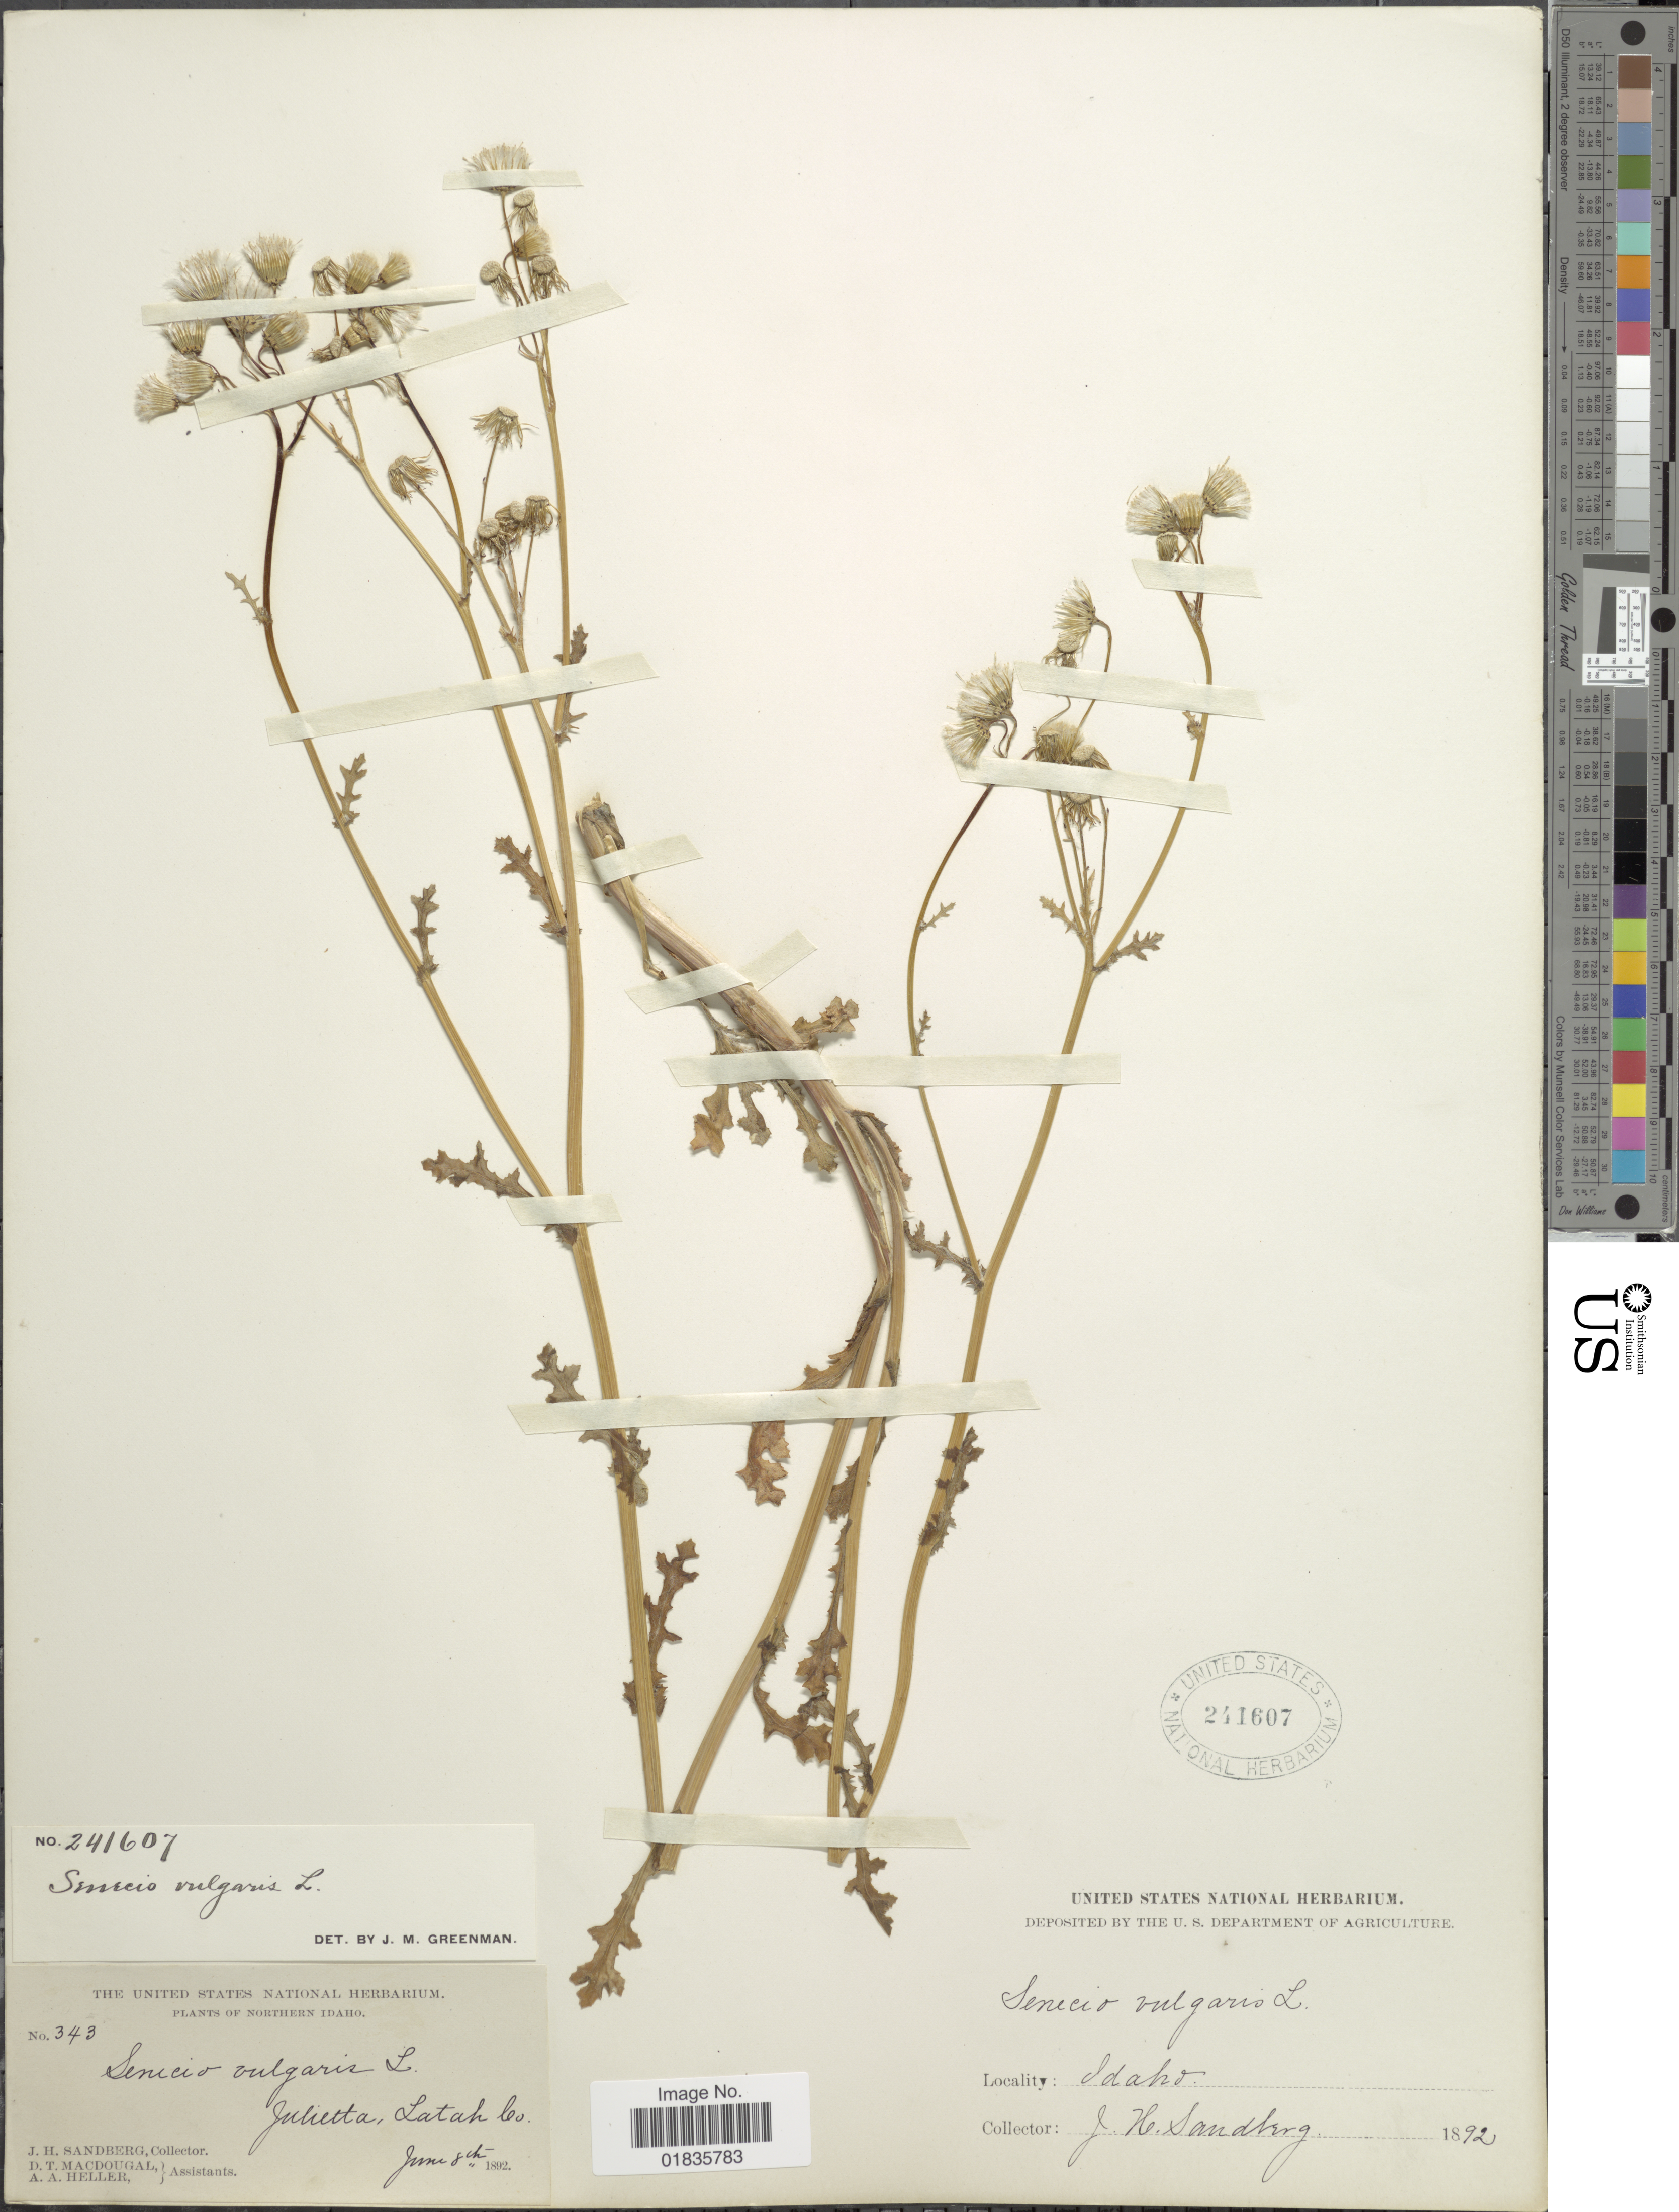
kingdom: Plantae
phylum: Tracheophyta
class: Magnoliopsida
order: Asterales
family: Asteraceae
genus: Senecio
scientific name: Senecio vulgaris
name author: L.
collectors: J. H. Sandberg, D. T. MacDougal & A. A. Heller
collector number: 343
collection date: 1892-06-08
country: United States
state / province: Idaho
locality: Northern Idaho, Julietta, Latah Co.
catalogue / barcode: US 241607